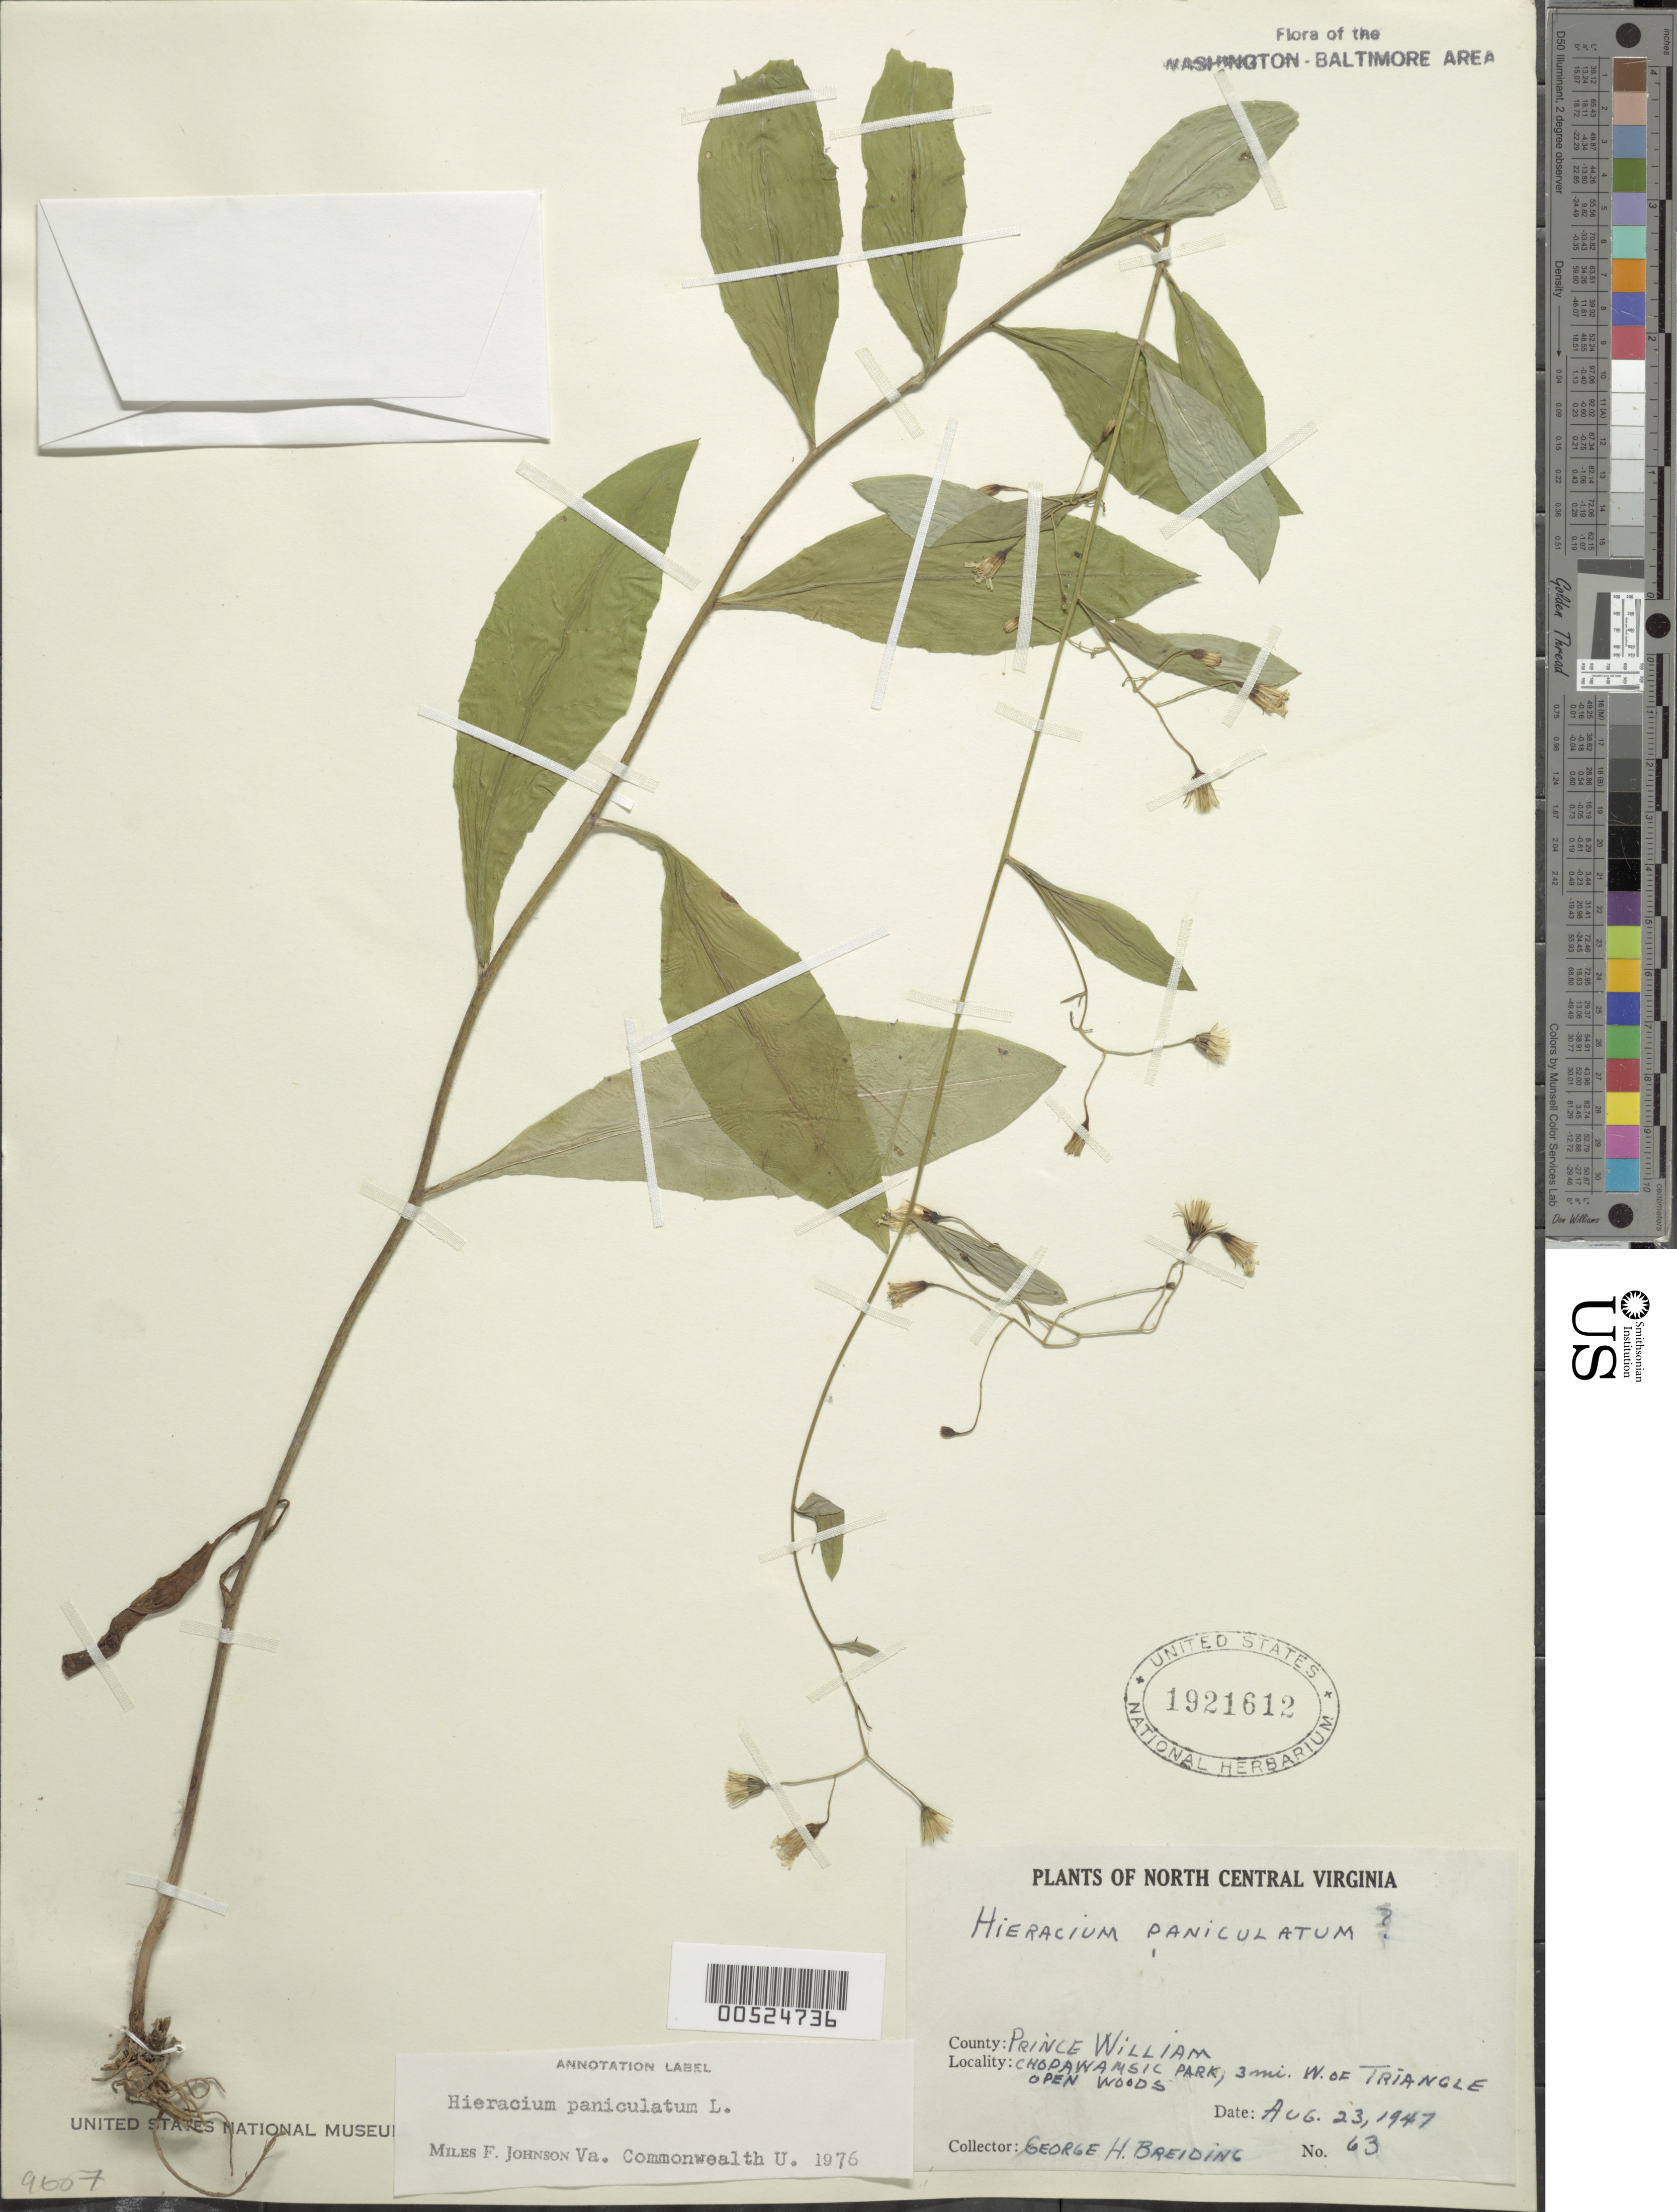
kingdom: Plantae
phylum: Tracheophyta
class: Magnoliopsida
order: Asterales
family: Asteraceae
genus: Hieracium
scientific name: Hieracium paniculatum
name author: L.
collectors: G. Breiding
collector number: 63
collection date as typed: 23 Aug 1947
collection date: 1947-08-23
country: United States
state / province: Virginia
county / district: Prince William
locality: Chopawamsic Park, 3 mi. W of Triangle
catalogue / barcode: US 1921612